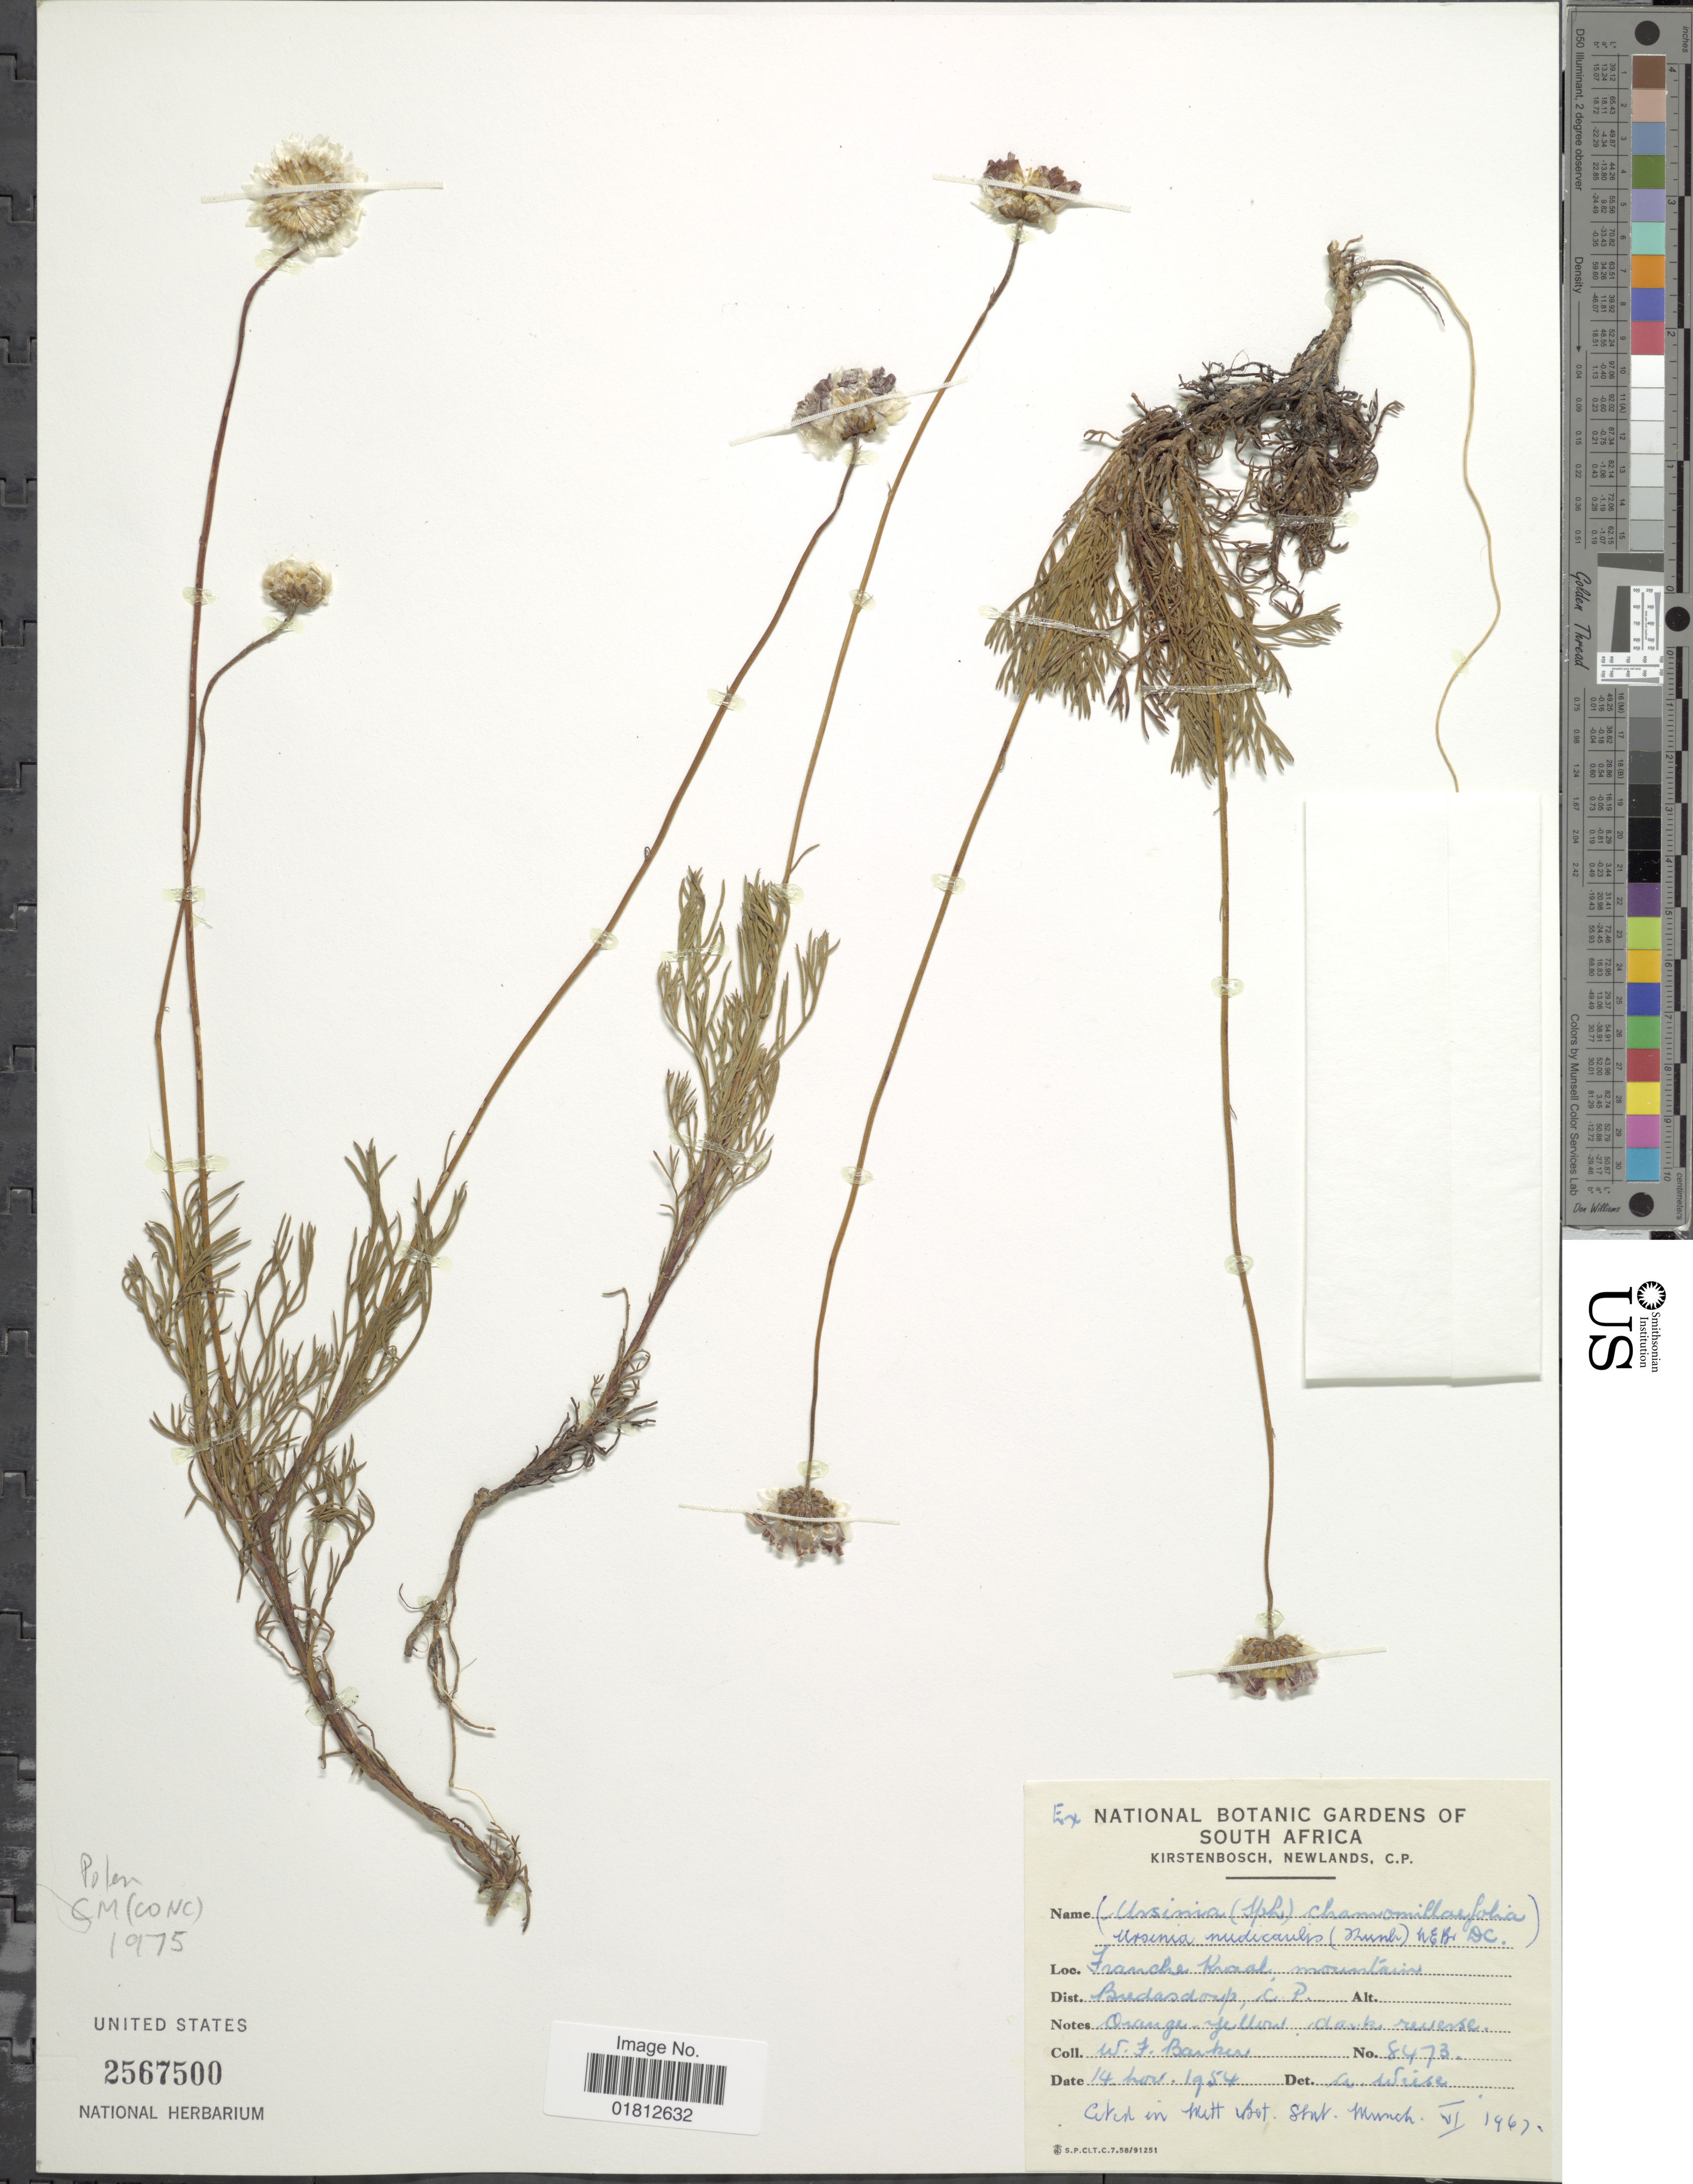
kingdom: Plantae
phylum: Tracheophyta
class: Magnoliopsida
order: Asterales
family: Asteraceae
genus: Ursinia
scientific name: Ursinia nudicaulis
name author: N.E. Br.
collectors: W. F. Barker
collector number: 8473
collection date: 1954-11-14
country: South Africa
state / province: Western Cape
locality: Franche Kraal, mountains, Dist. Bredasdorp, C. P.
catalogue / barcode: US 2567500